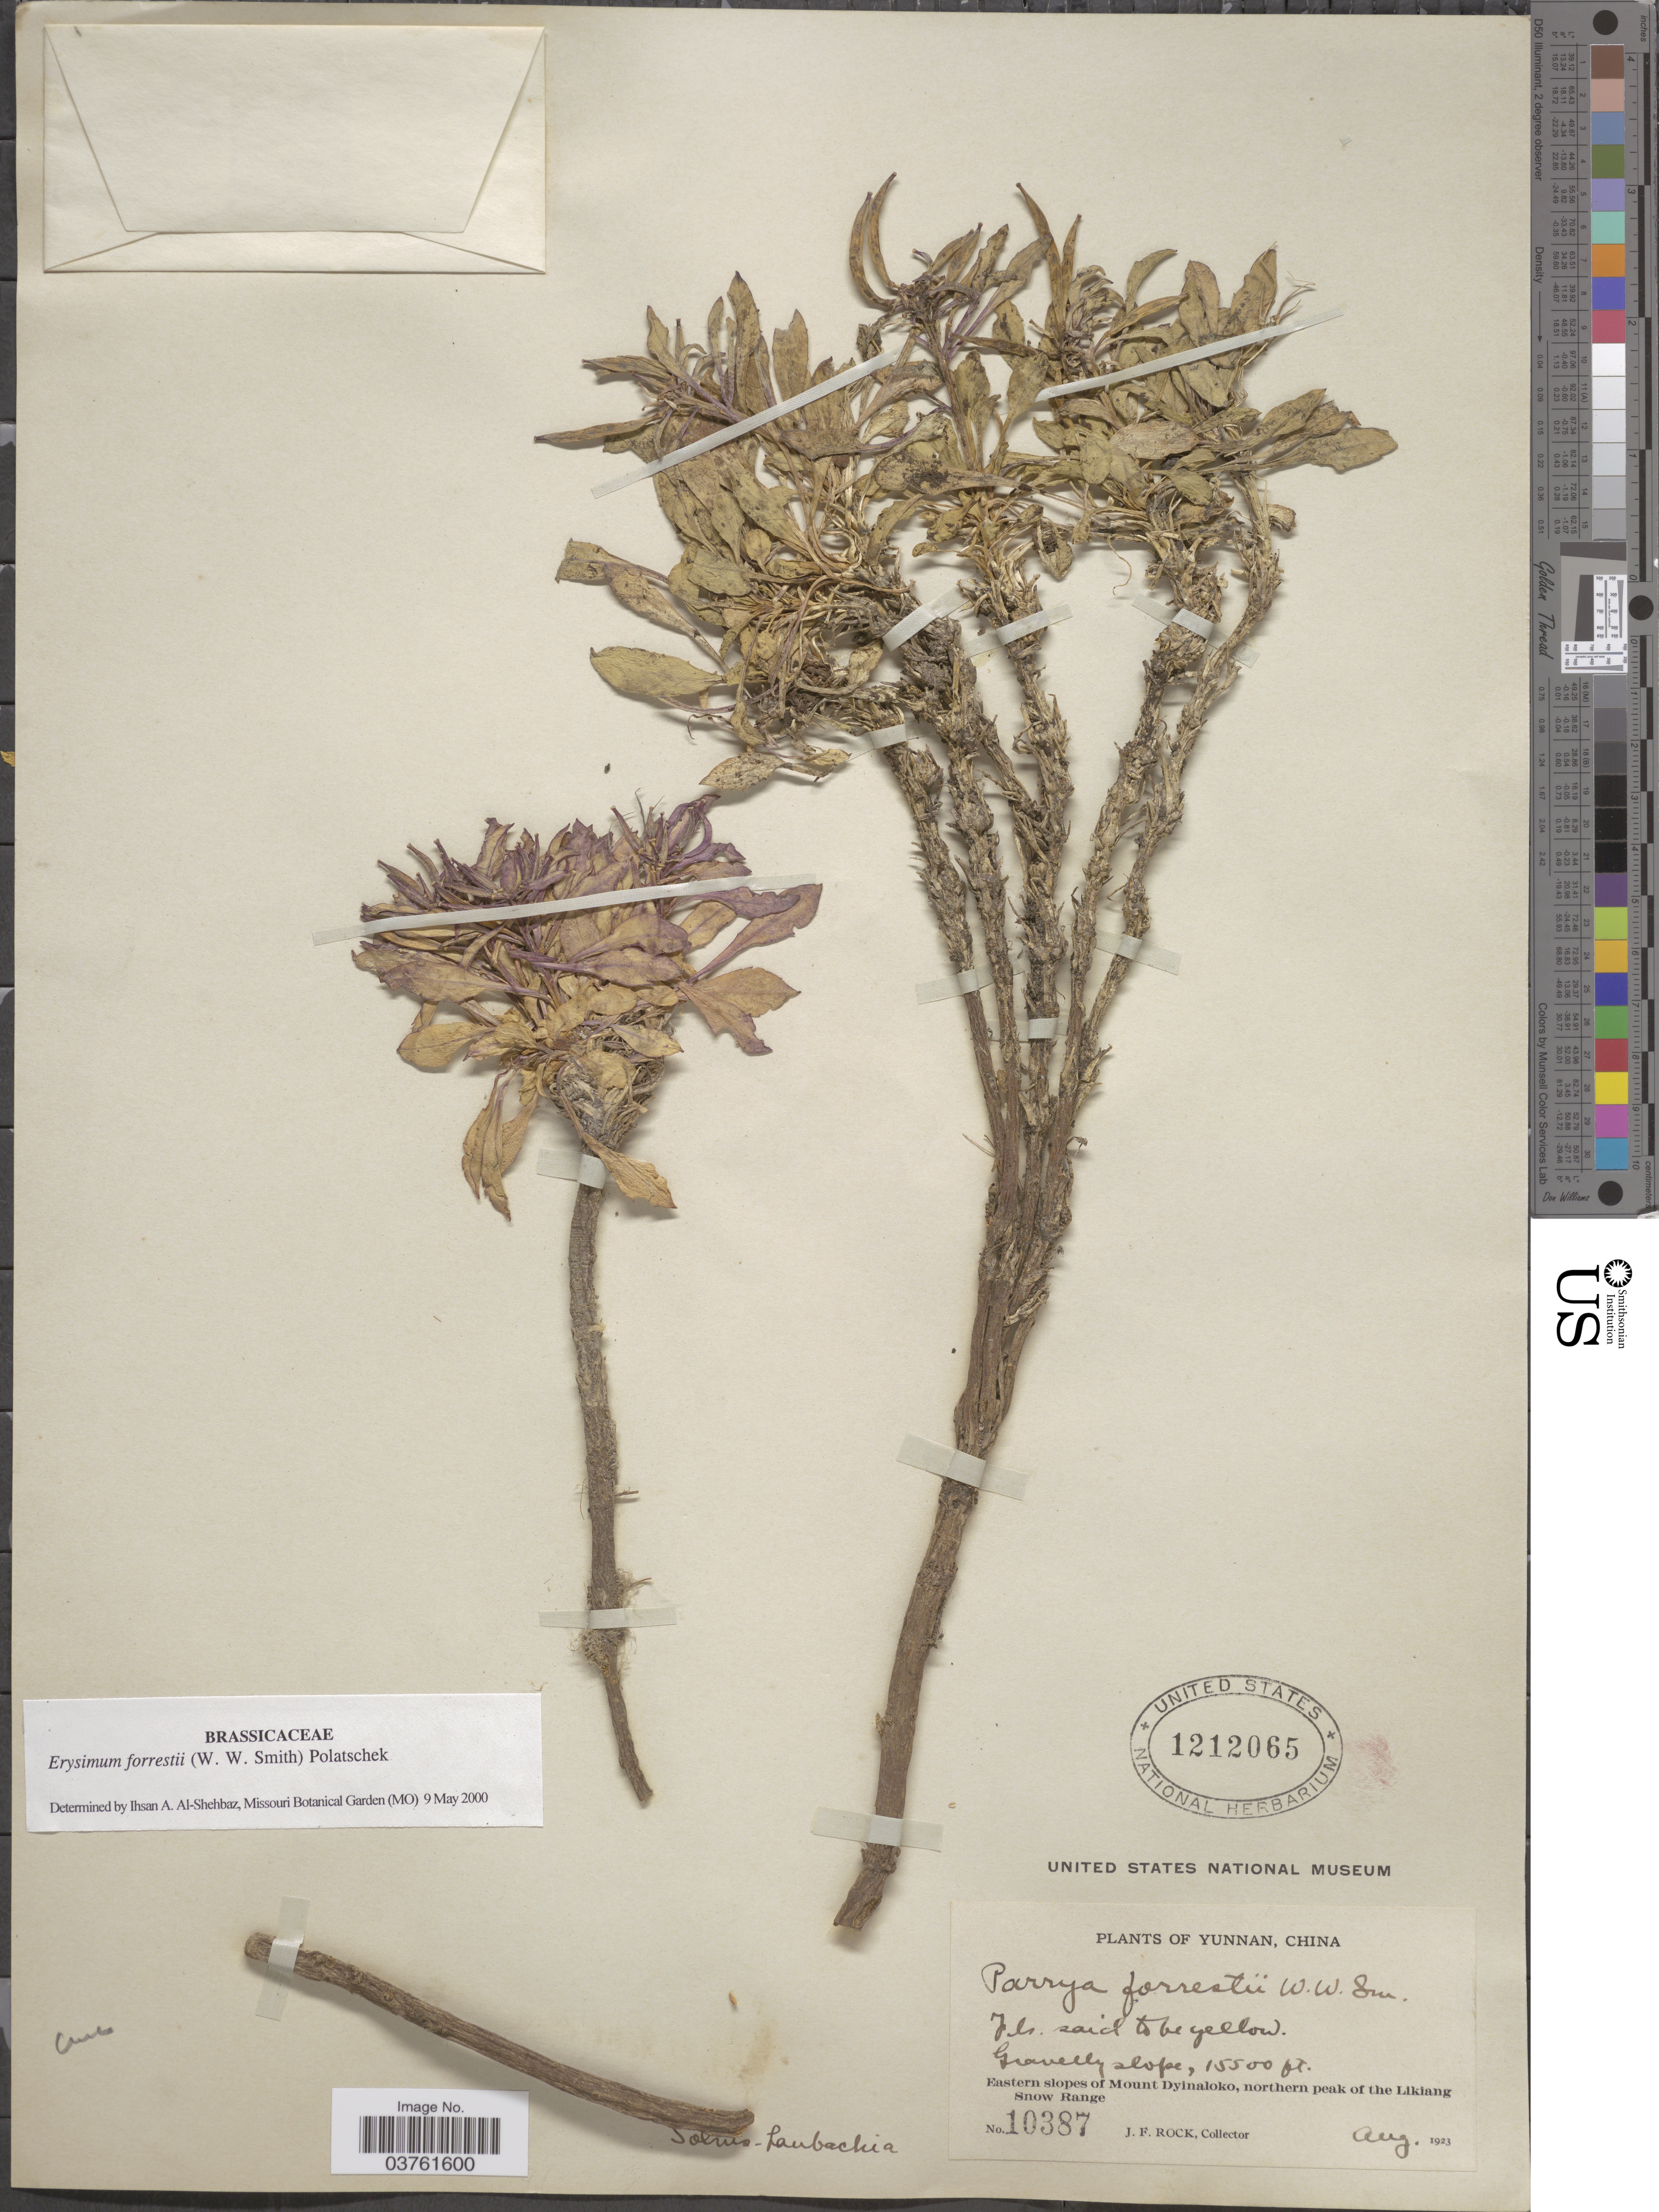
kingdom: Plantae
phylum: Tracheophyta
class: Magnoliopsida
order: Brassicales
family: Brassicaceae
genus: Erysimum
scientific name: Erysimum forrestii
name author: (W.W. Sm.) Polatschek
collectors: J. Rock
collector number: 10387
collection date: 1923-08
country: China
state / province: Yunnan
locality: Eastern slopes of Mount Dyinaloko, northern peak of the Likiang Snow Range.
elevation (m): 4724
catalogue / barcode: US 1212065